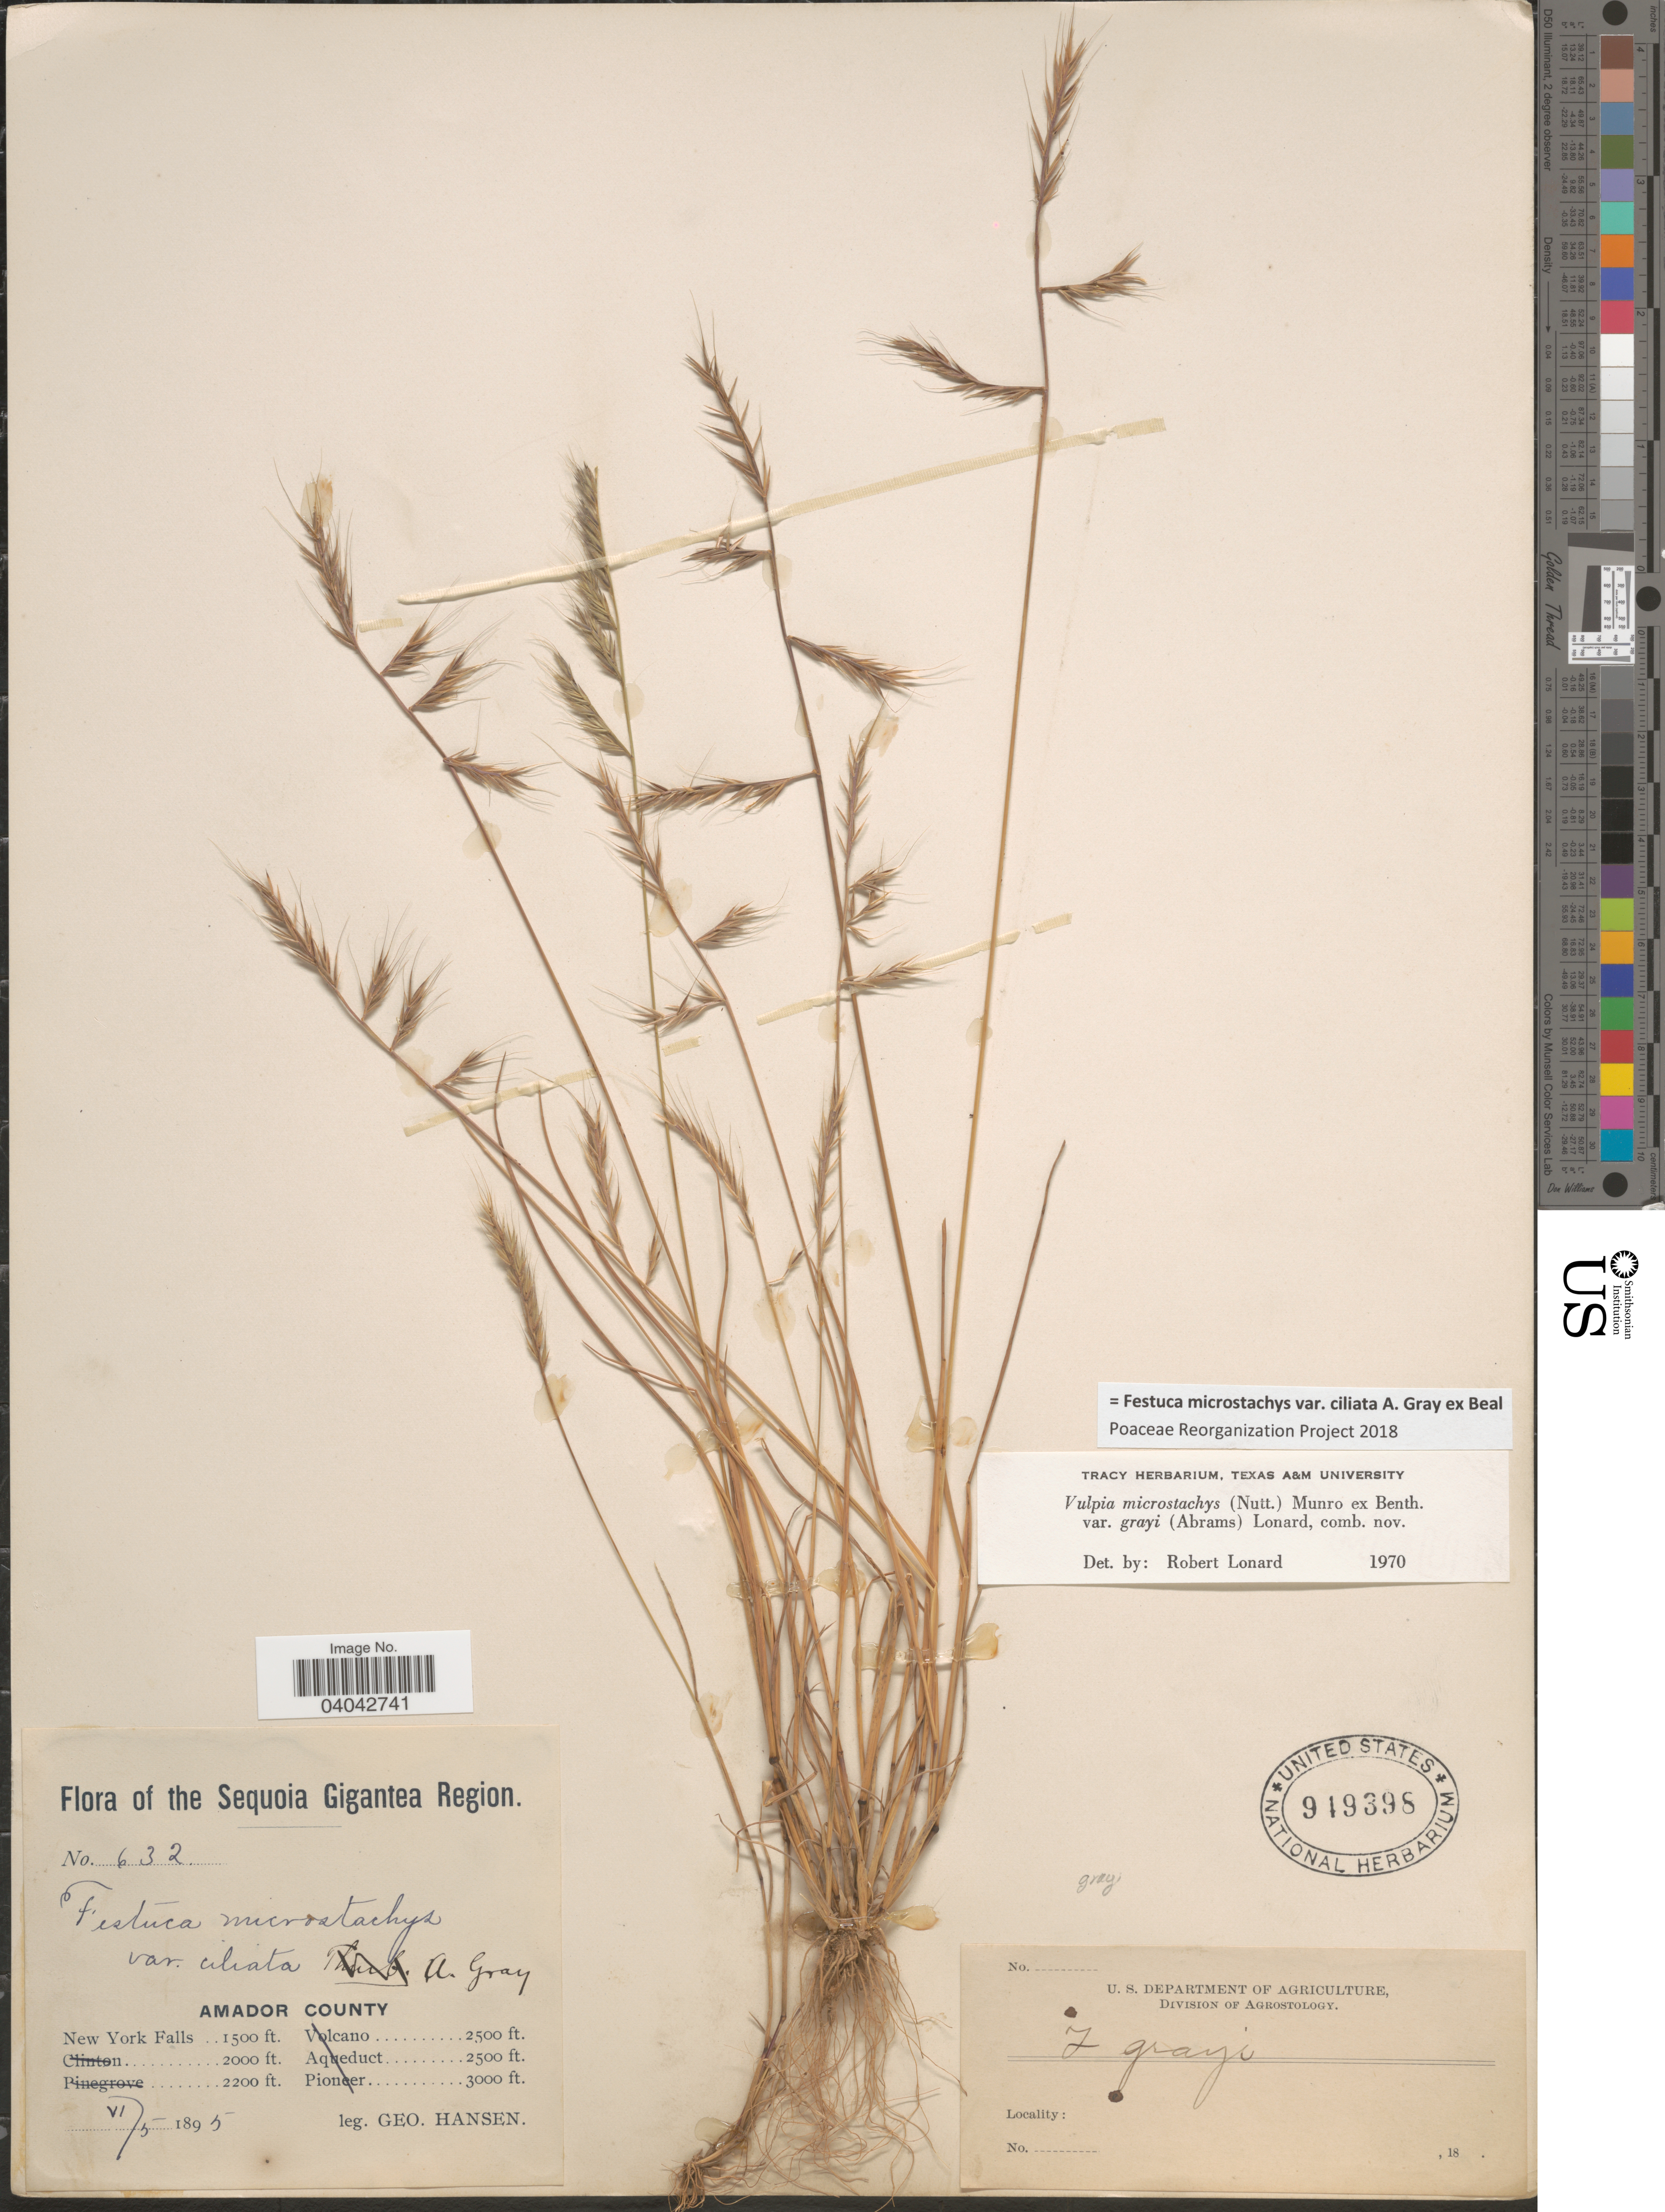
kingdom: Plantae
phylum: Tracheophyta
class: Liliopsida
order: Poales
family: Poaceae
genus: Festuca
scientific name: Festuca microstachys var. ciliata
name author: A. Gray ex W.J. Beal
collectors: G. Hansen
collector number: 632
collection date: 1895-06-05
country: United States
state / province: New York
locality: Sequoia Gigantea Region. Amador County. New York Falls.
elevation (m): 457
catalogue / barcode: US 919398